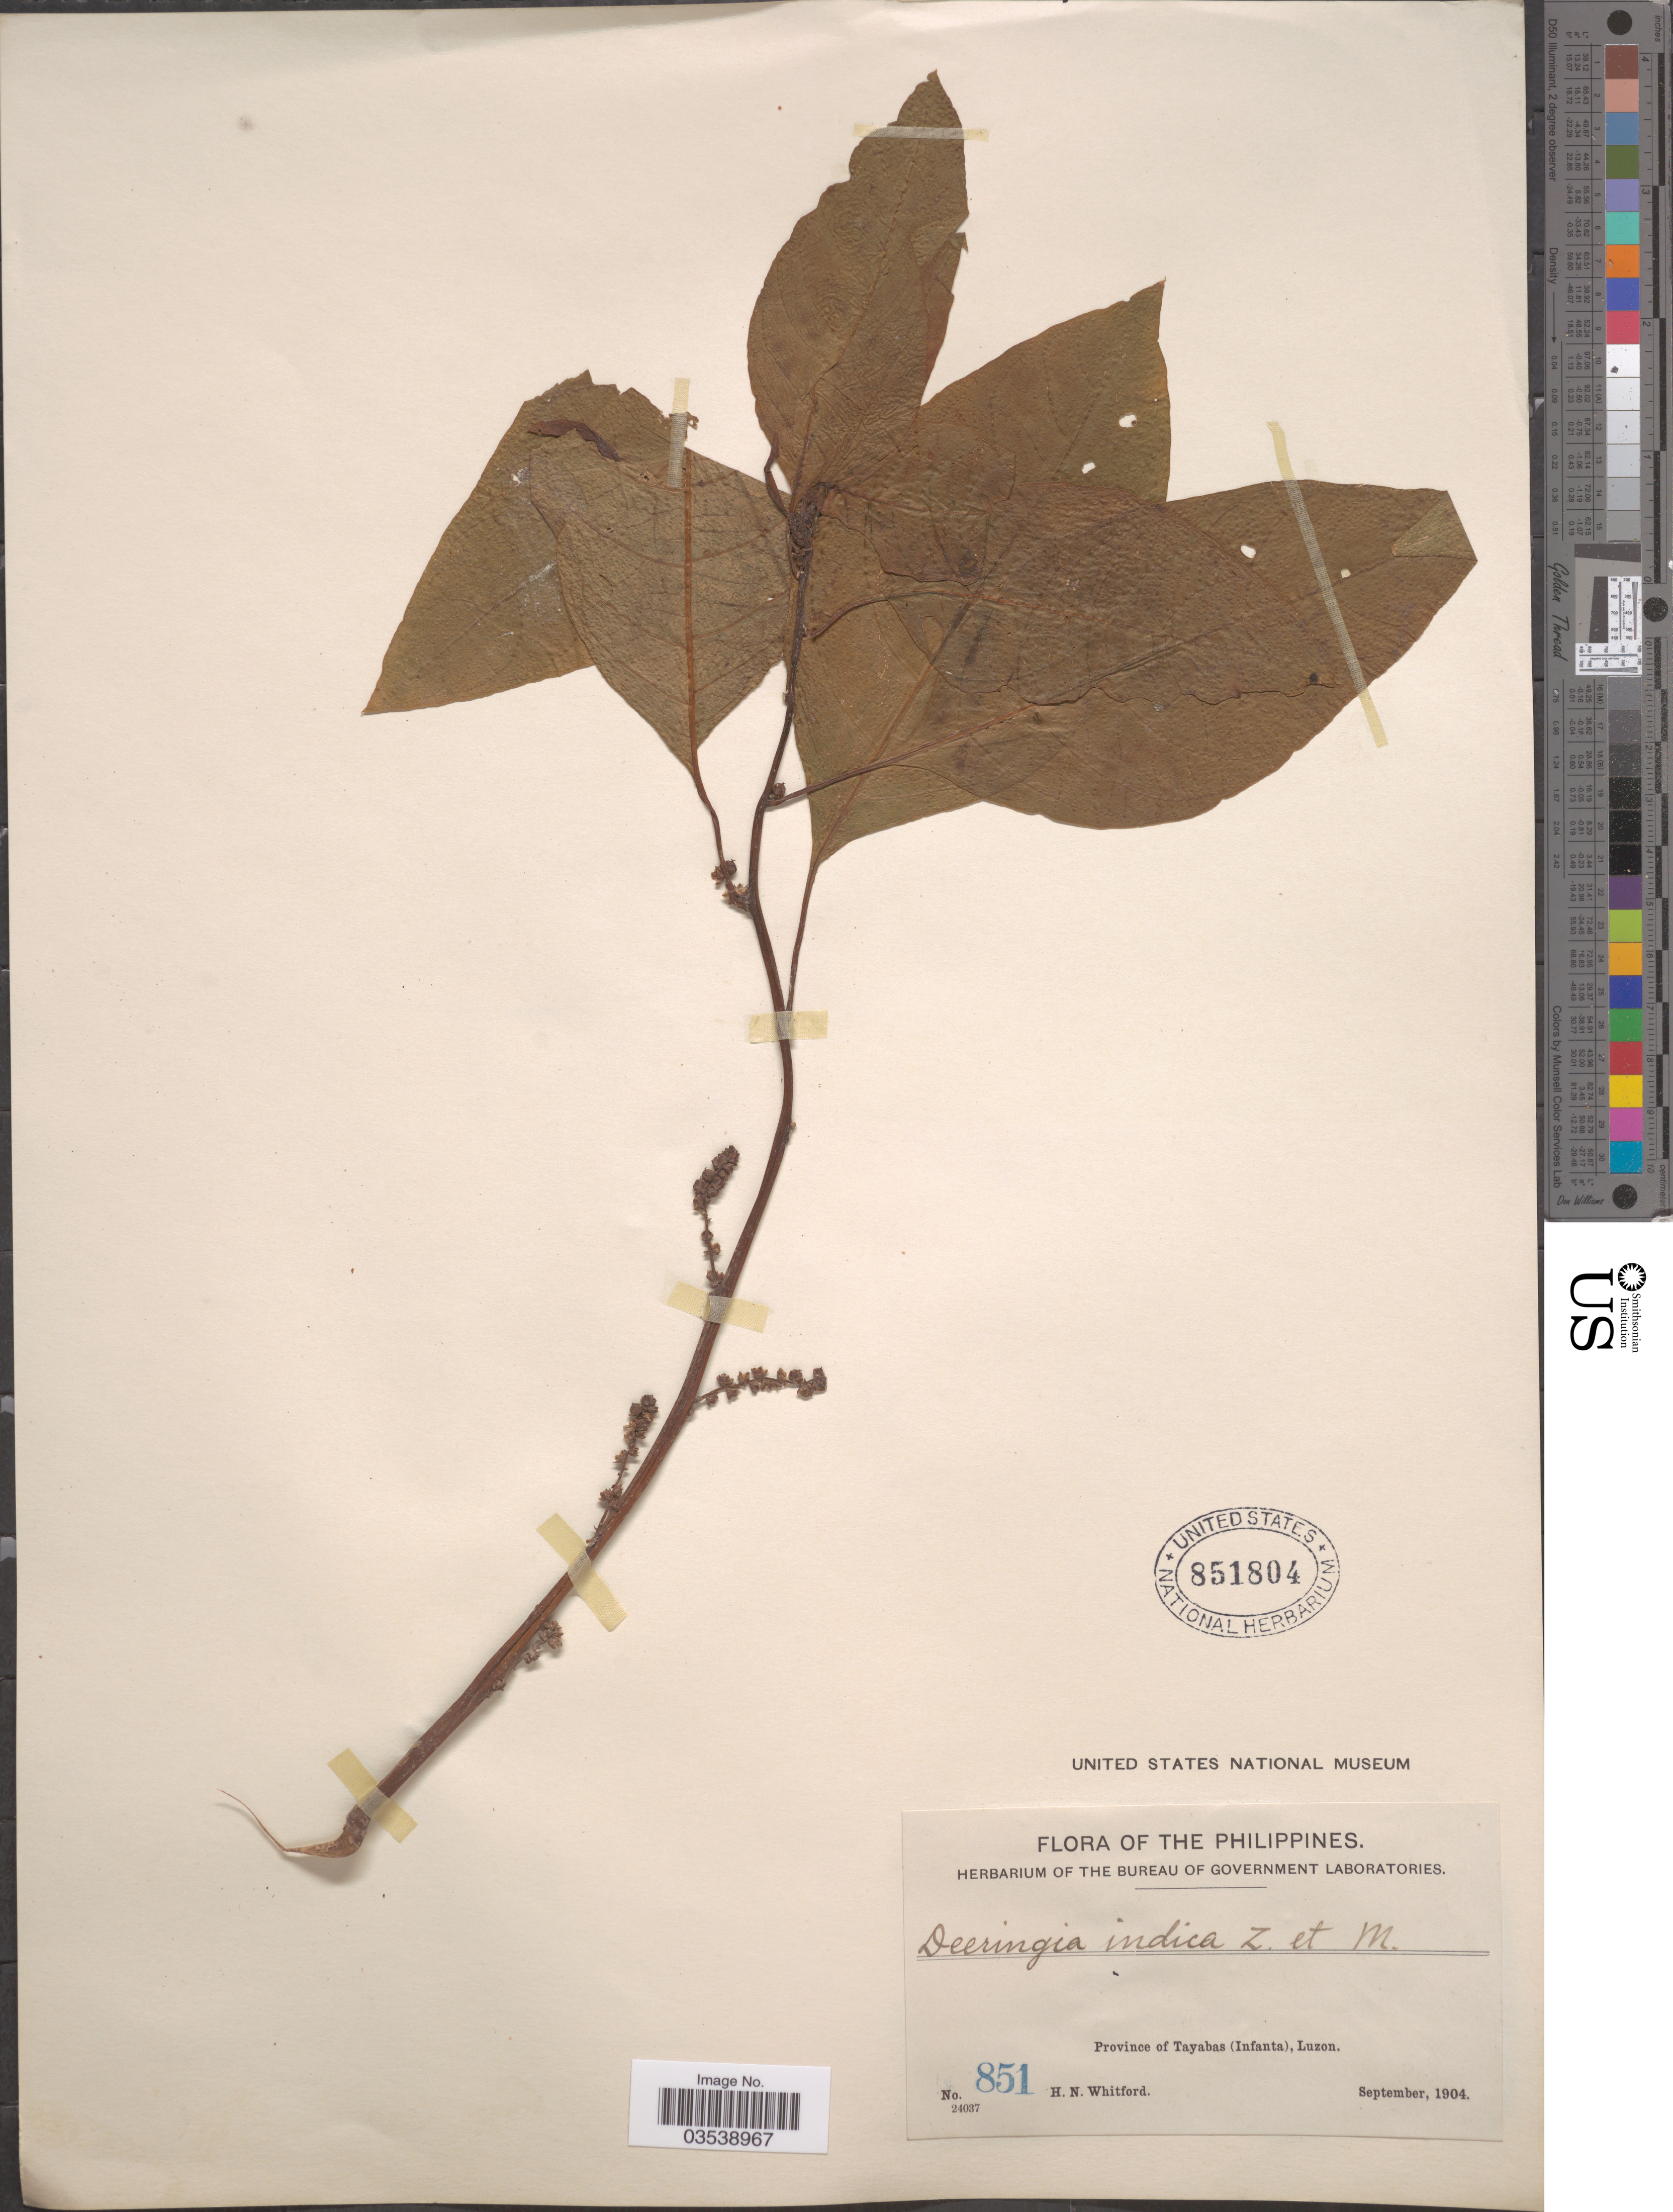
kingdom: Plantae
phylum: Tracheophyta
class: Magnoliopsida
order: Caryophyllales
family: Amaranthaceae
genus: Deeringia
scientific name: Deeringia polysperma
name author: (Roxb.) Moq.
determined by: Strong, Mark T., (BOT), Smithsonian Institution - National Museum of Natural History (UNITED STATES)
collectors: H. N. Whitford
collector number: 851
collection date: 1904-09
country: Philippines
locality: Province of Tayabas (Infanta), Luzon.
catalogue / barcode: US 851804